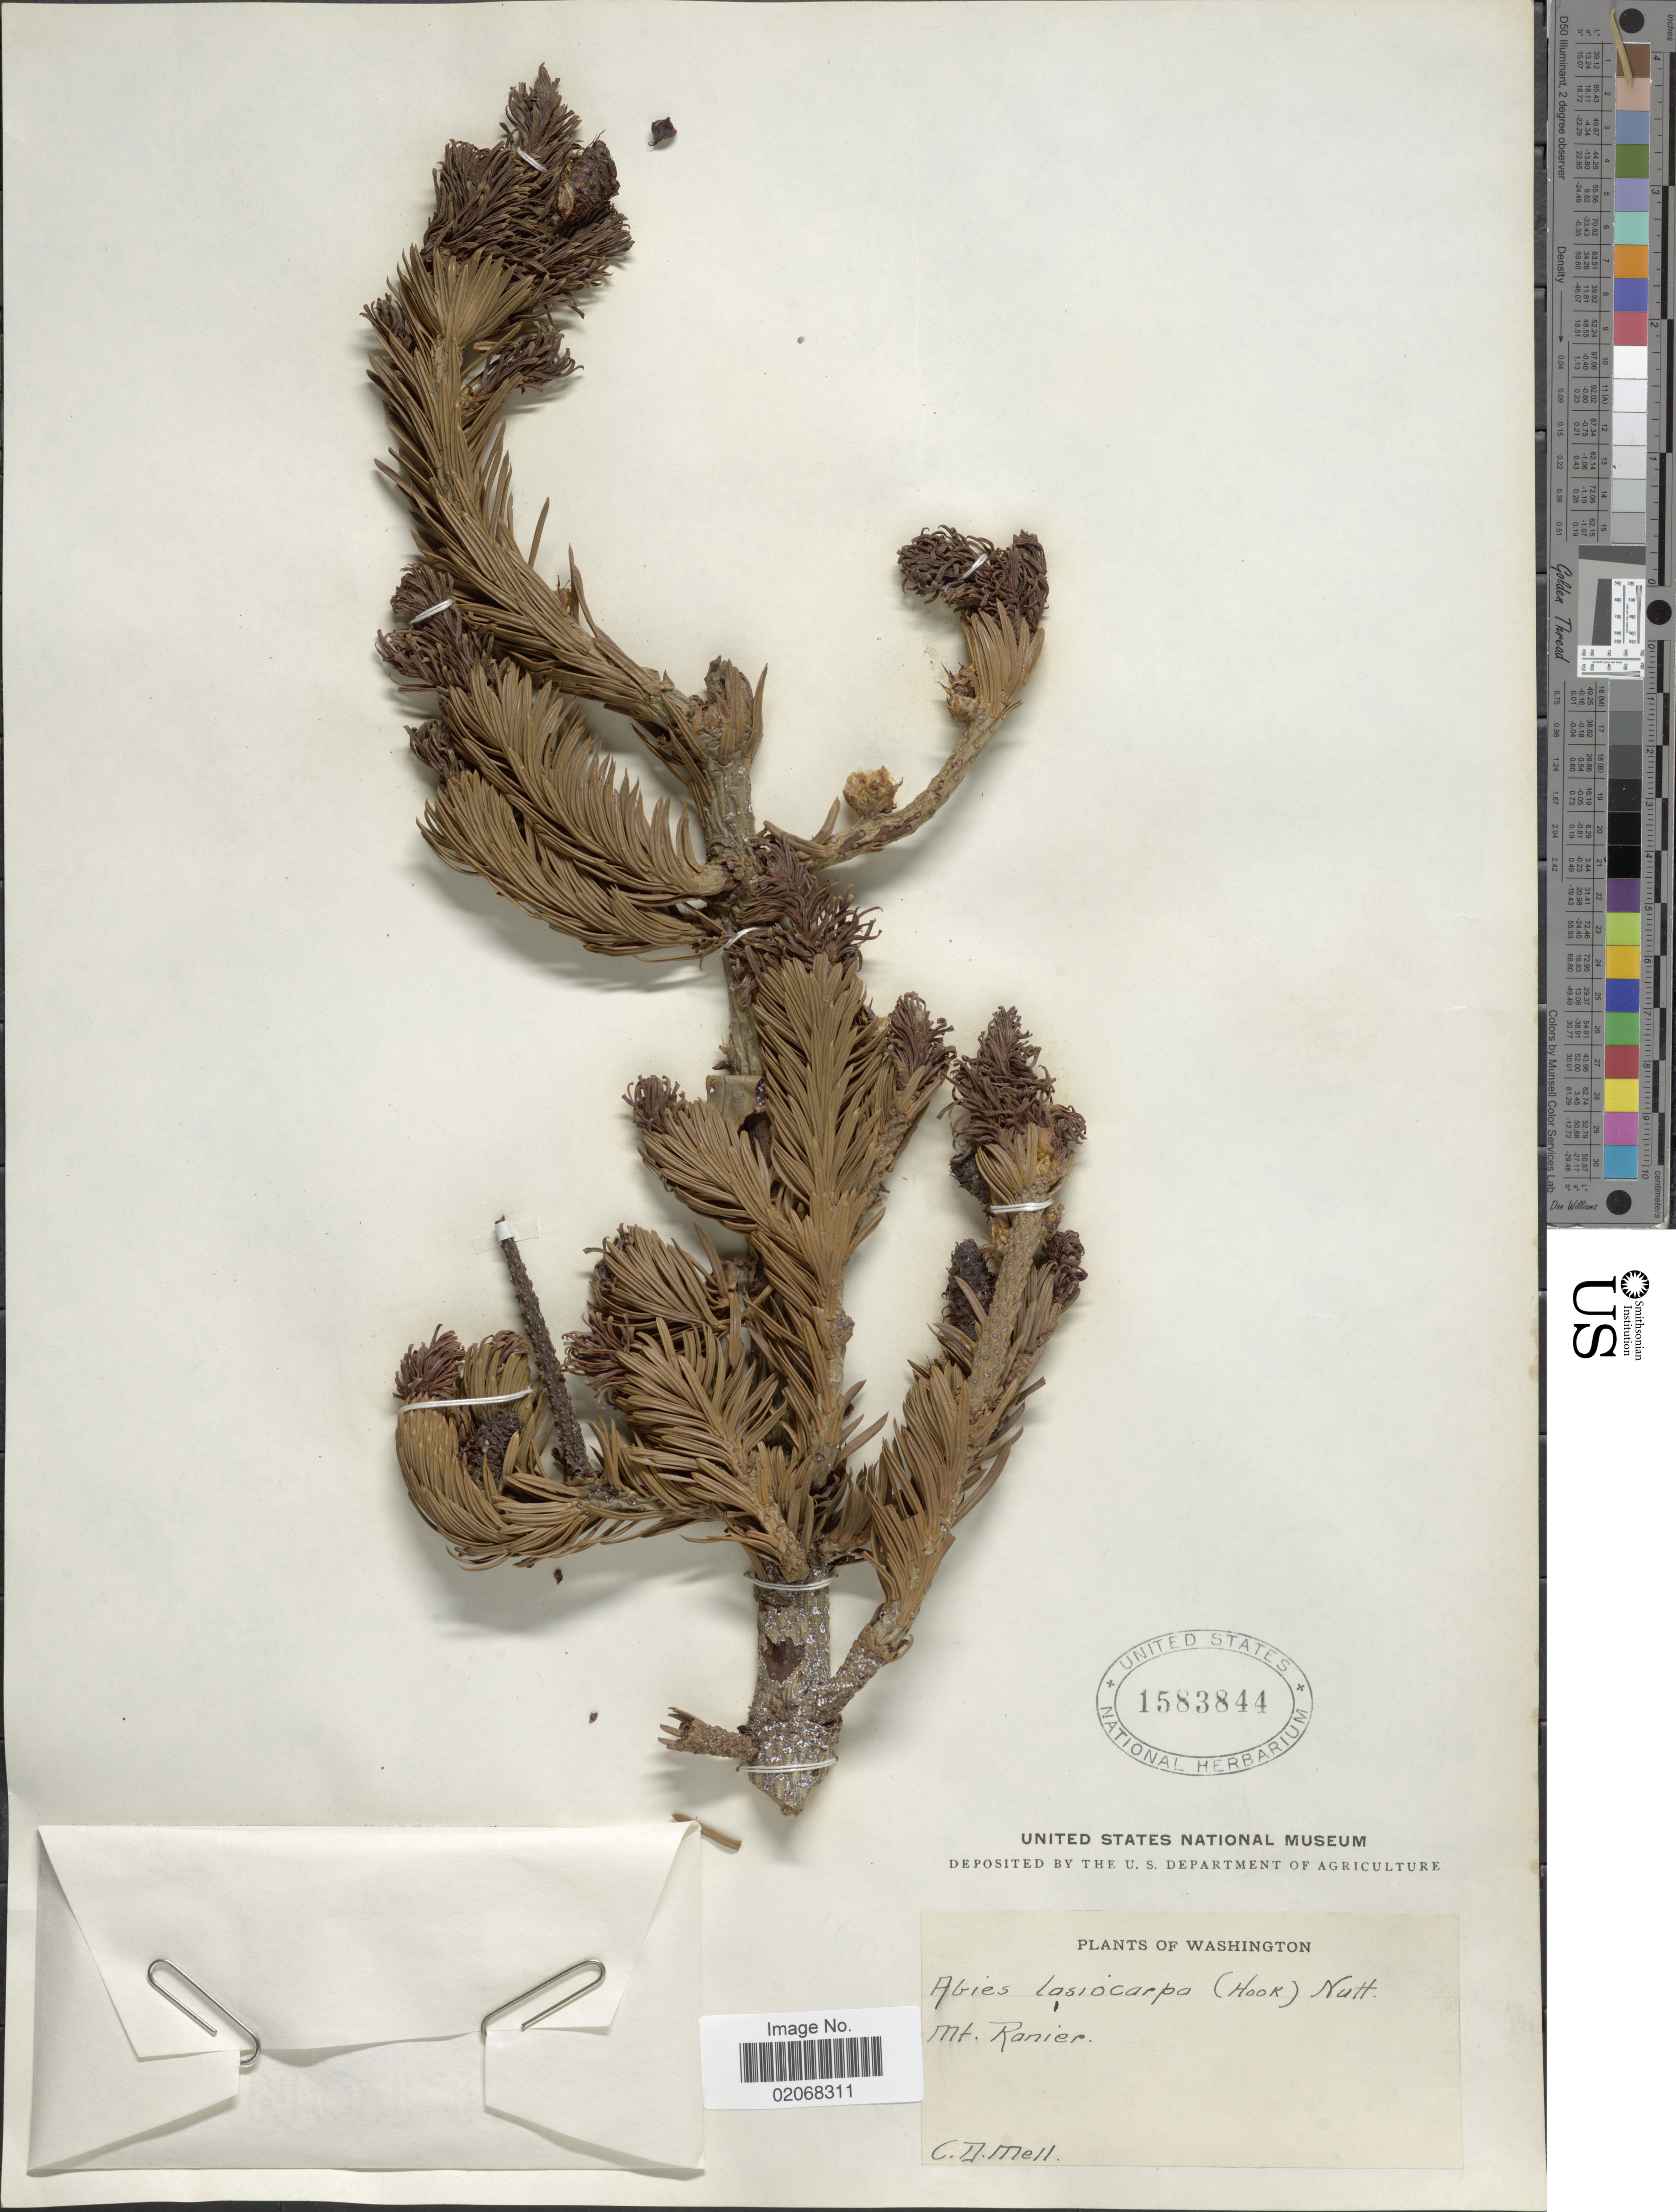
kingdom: Plantae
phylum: Tracheophyta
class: Pinopsida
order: Pinales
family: Pinaceae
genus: Abies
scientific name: Abies lasiocarpa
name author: (Hook.) Nutt.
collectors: C. D. Mell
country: United States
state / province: Washington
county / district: Pierce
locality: Mt Ranier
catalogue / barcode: US 1583844